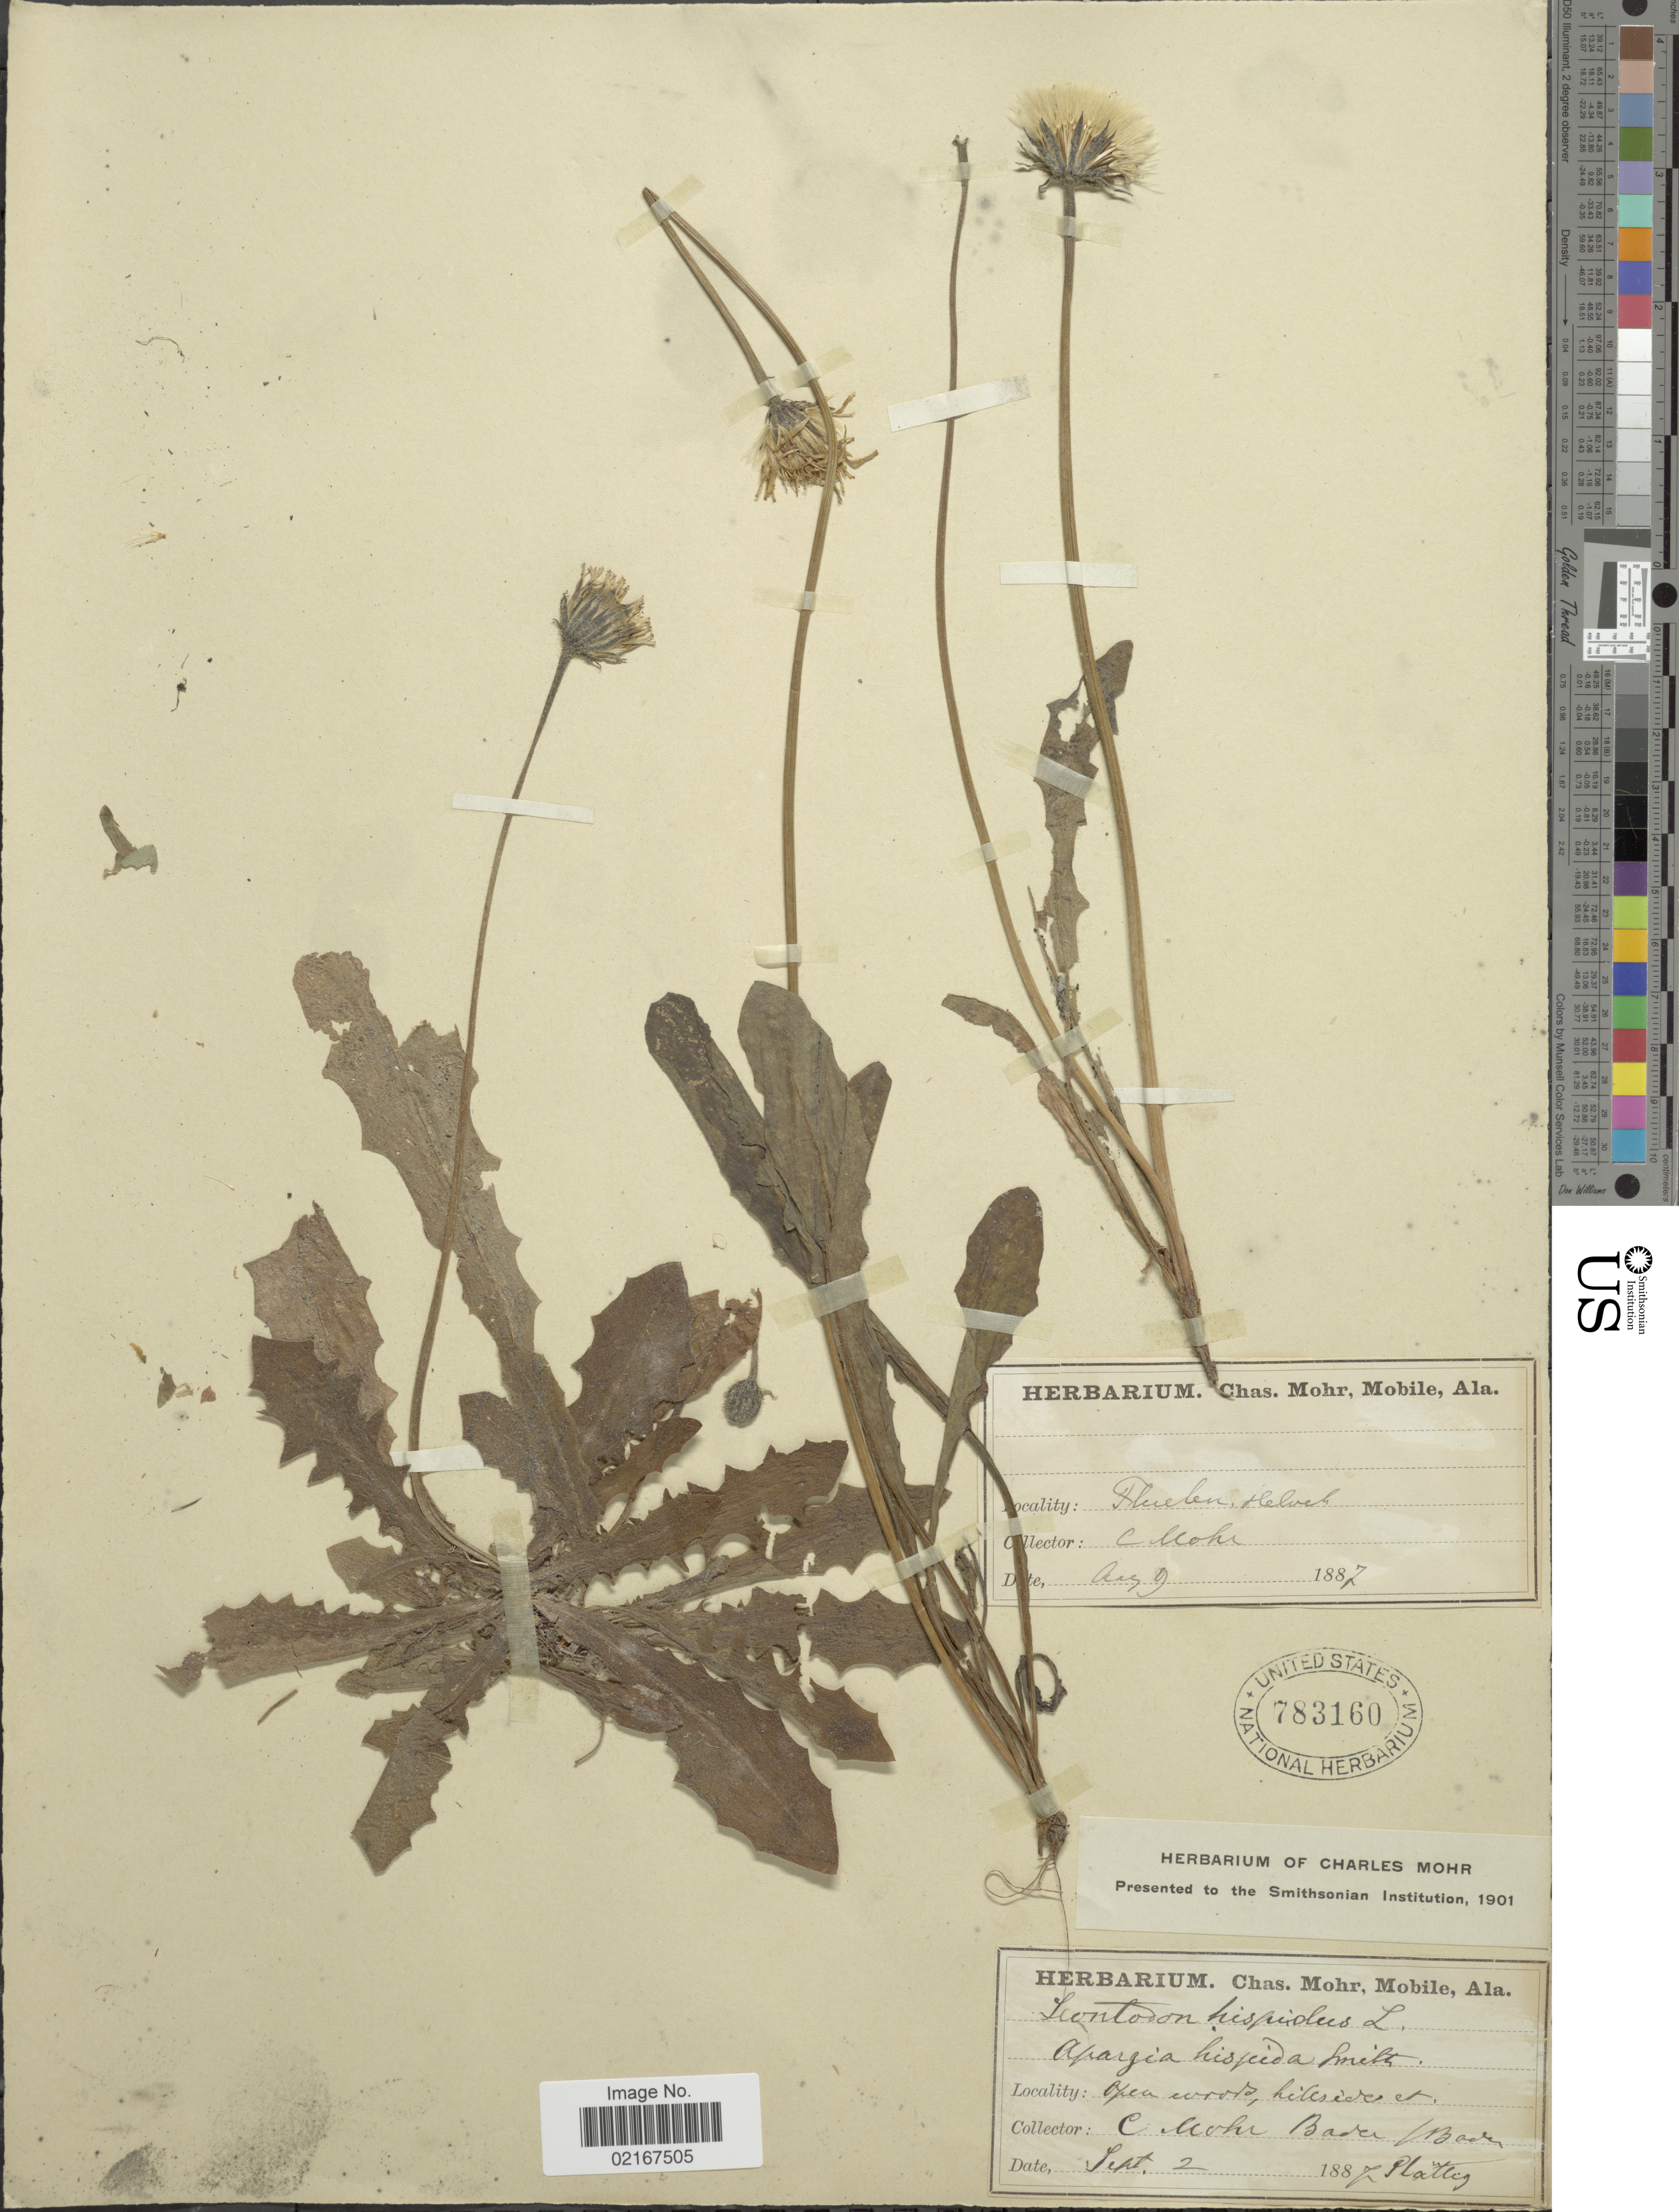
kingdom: Plantae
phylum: Tracheophyta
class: Magnoliopsida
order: Asterales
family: Asteraceae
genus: Leontodon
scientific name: Leontodon hispidus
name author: L.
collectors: Mohr, C. T. (herbarium)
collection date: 1887-09-02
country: Germany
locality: Baden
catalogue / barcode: US 783160